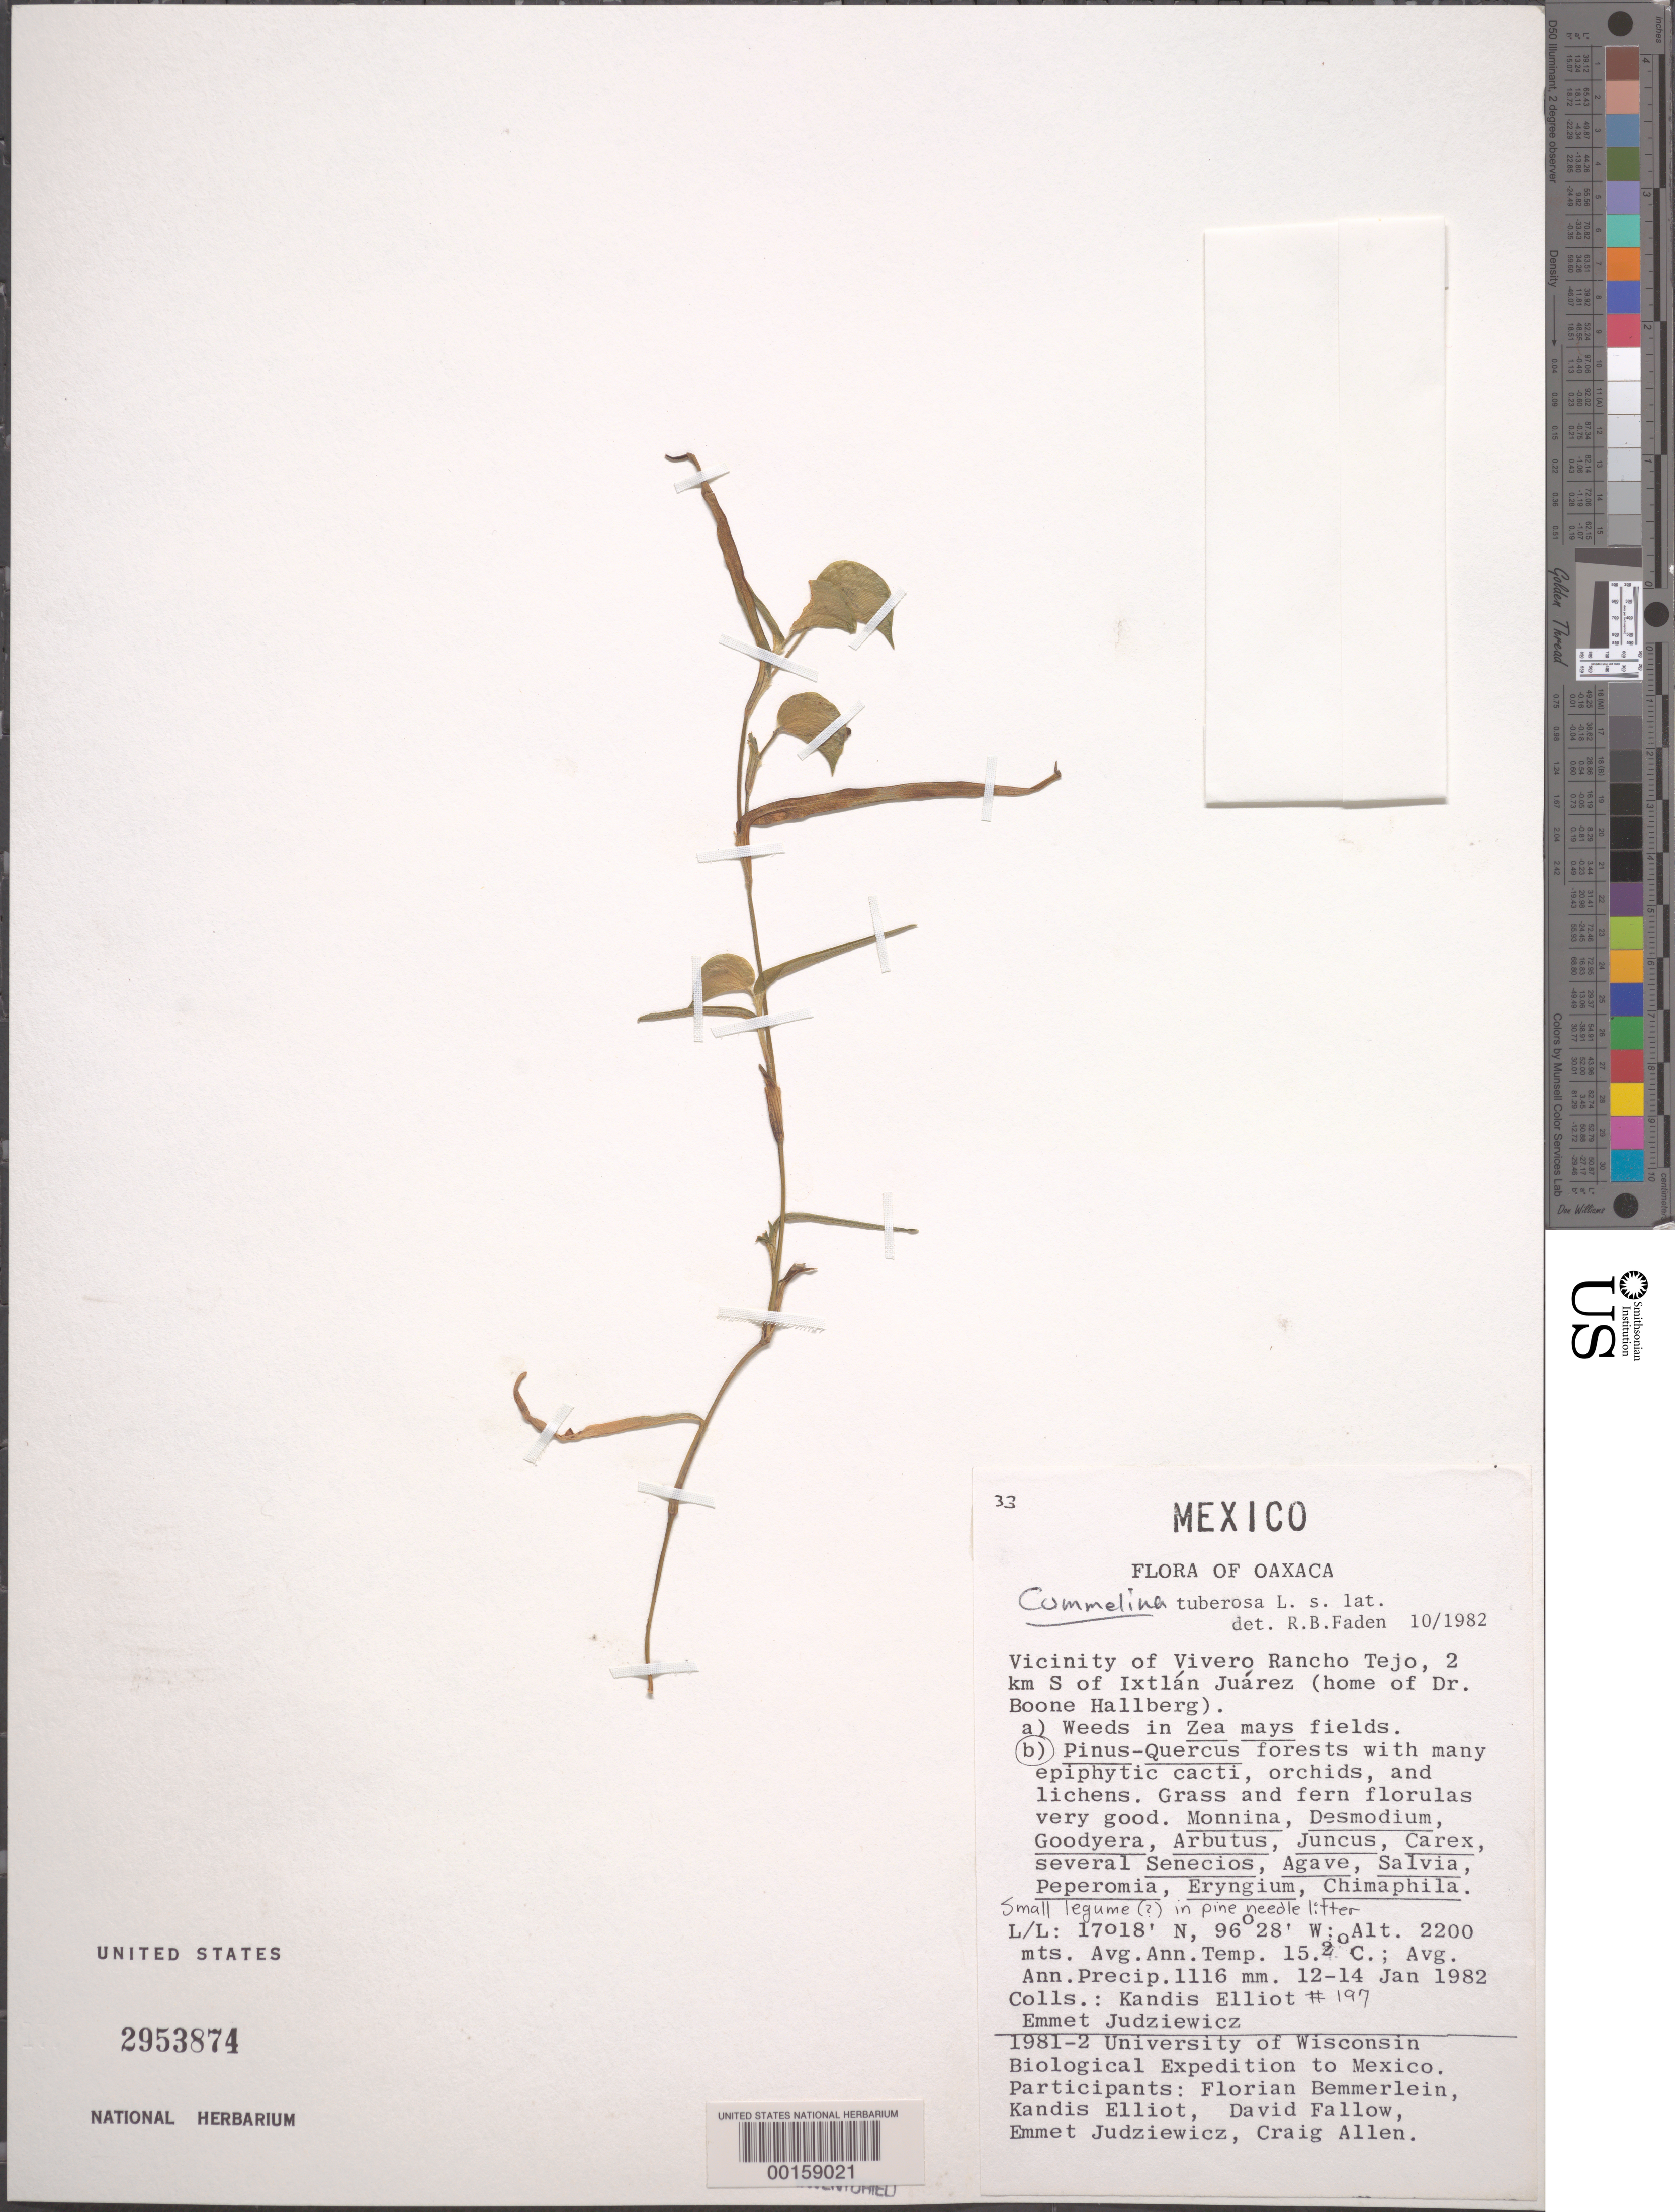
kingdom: Plantae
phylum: Tracheophyta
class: Liliopsida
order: Commelinales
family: Commelinaceae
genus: Commelina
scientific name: Commelina tuberosa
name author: L.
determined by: Faden, Robert B., (US), Smithsonian Institution - National Museum of Natural History (UNITED STATES)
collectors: K. Elliot & E. J. Judziewicz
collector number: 197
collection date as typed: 12 Jan 1982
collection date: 1982-01-12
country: Mexico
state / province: Oaxaca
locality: Near vivero rancho tejo, S of ixtlan juarez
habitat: Pinus-quercus forest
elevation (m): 2200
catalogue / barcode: US 2953874